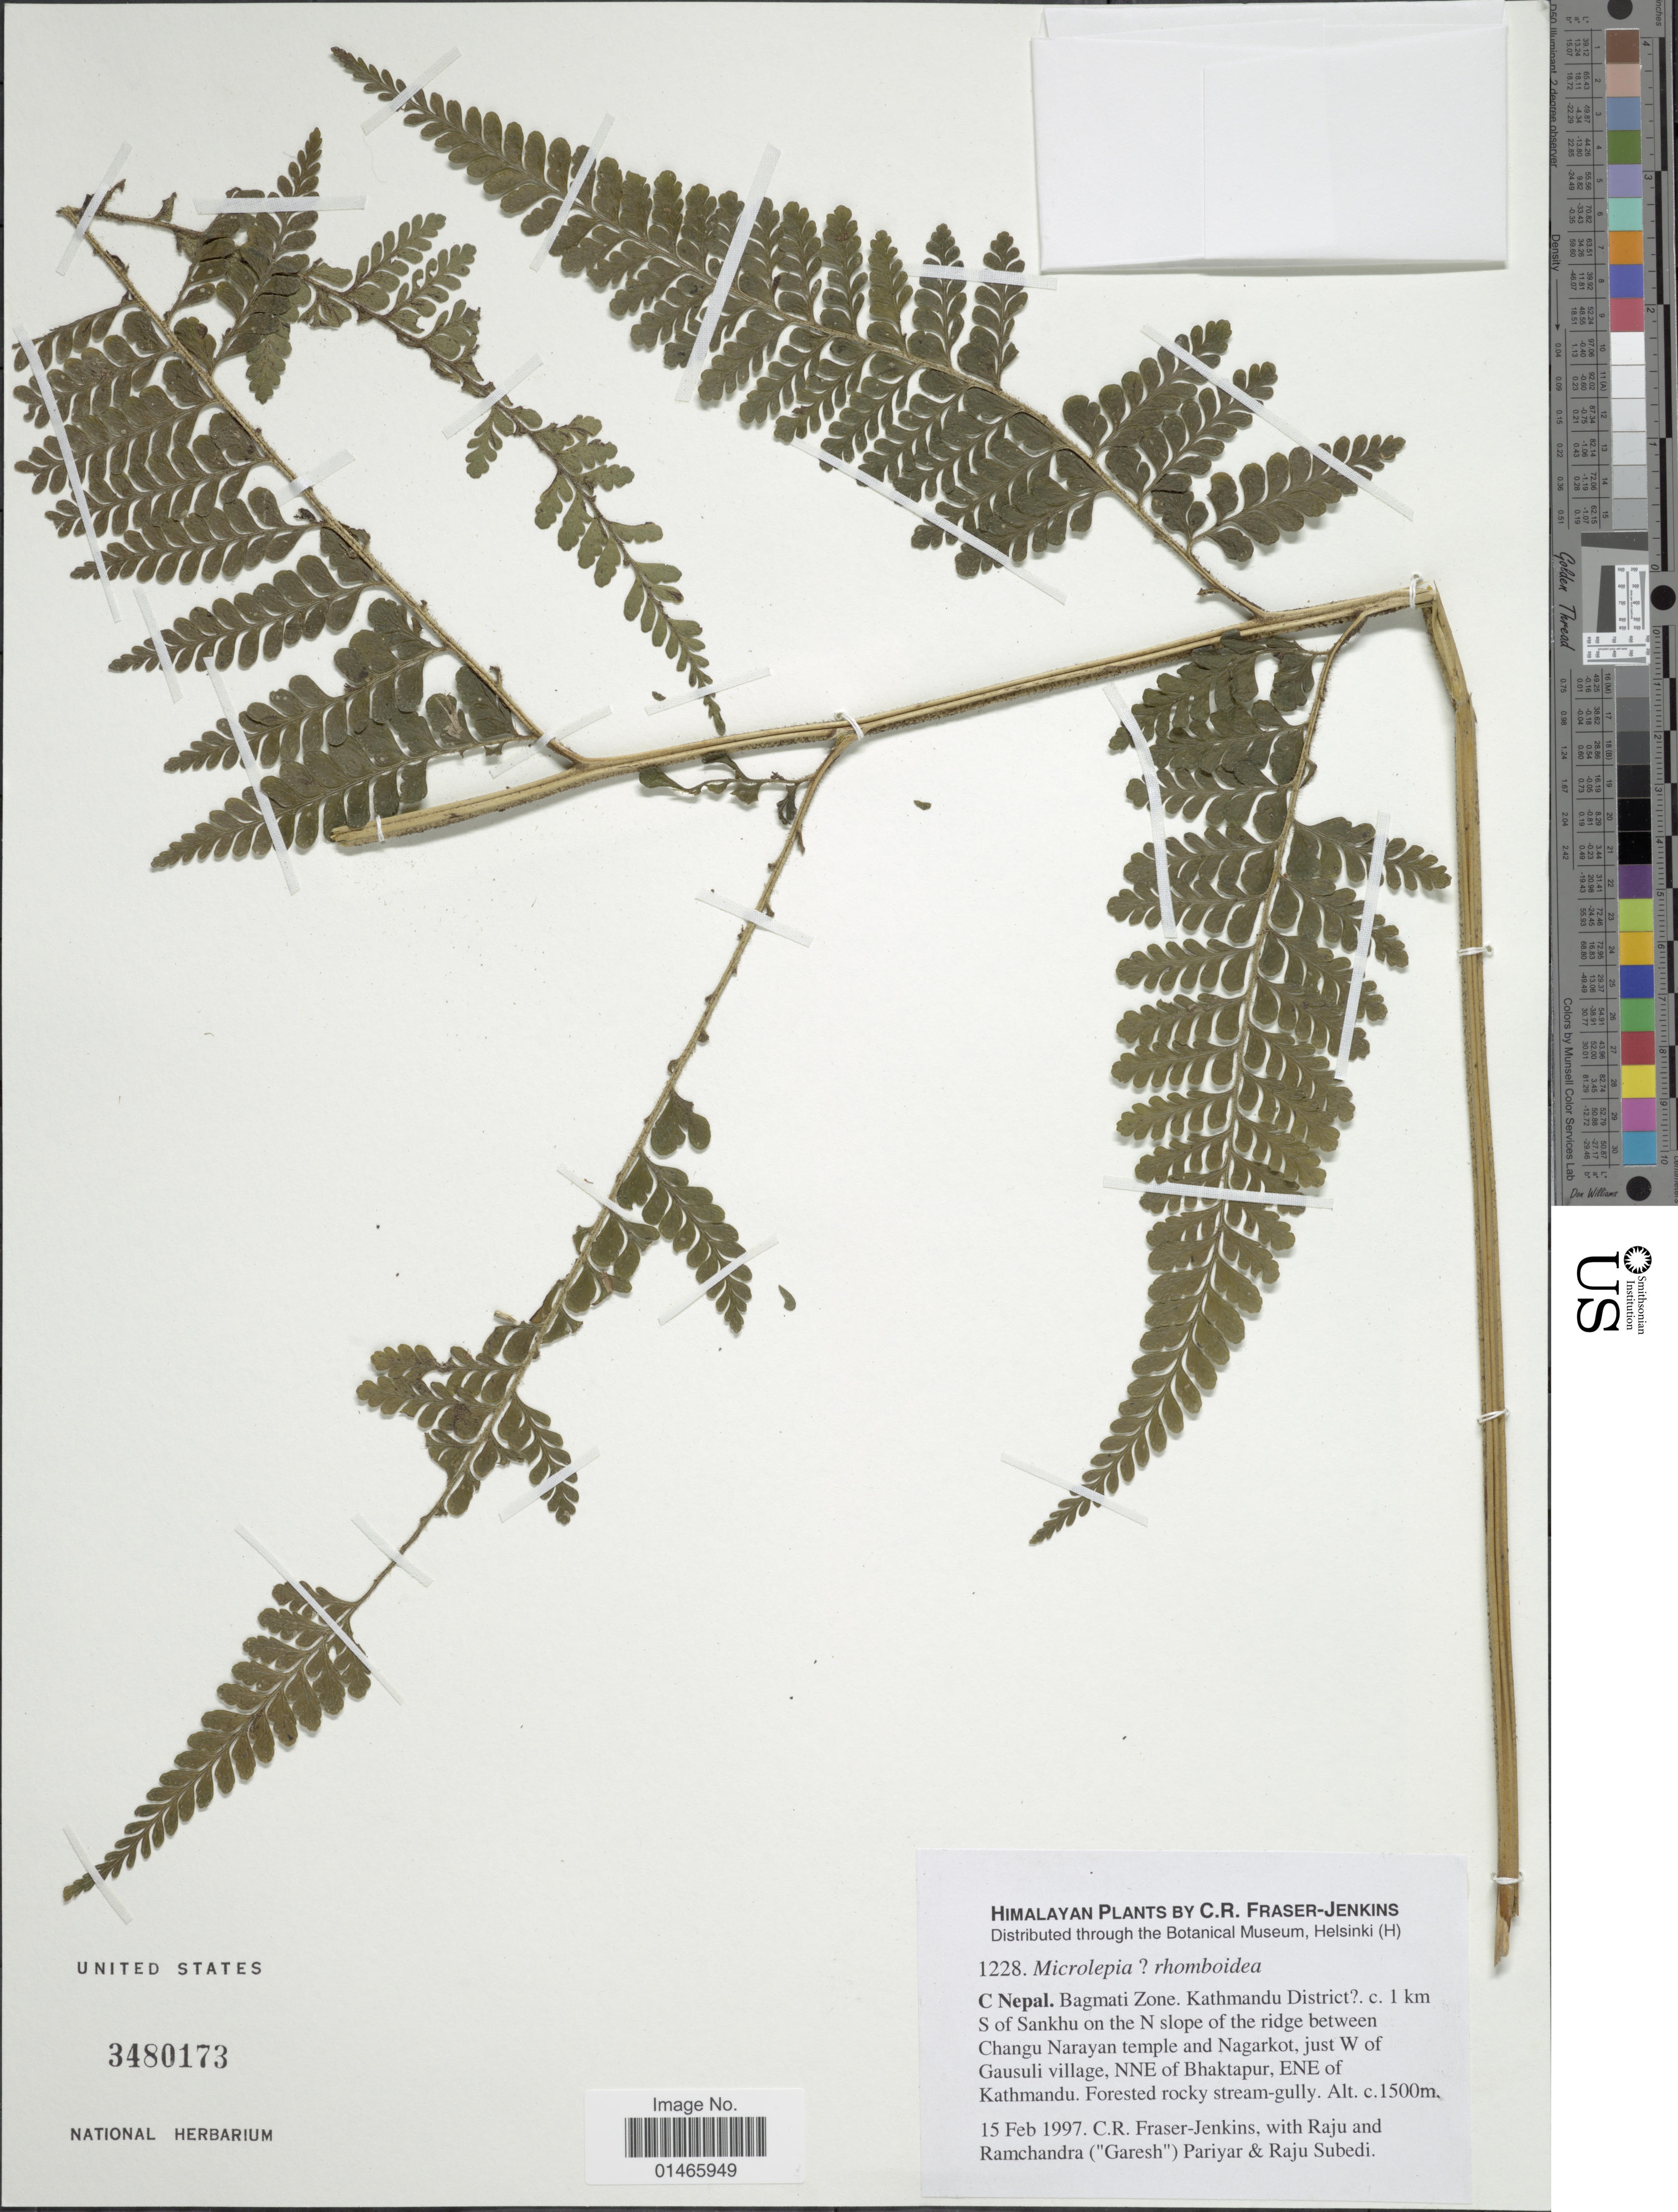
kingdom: Plantae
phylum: Tracheophyta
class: Polypodiopsida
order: Polypodiales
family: Dennstaedtiaceae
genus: Microlepia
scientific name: Microlepia sp.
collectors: C. R. Fraser-Jenkins, R. Pariyar, G. Pariyar & R. Subedi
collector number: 1228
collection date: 1997-02-15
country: Nepal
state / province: Bagmati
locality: Bagmati Zone, Kathmandu District [unsure placement], c. 1 km S of Sankhu on the N slope of the ridge between Changu Narayan temple and Nagarkot, just W of Gausuli village, NNE of Bhaktapur, ENE of Kathmandu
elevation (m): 1500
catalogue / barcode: US 3480173